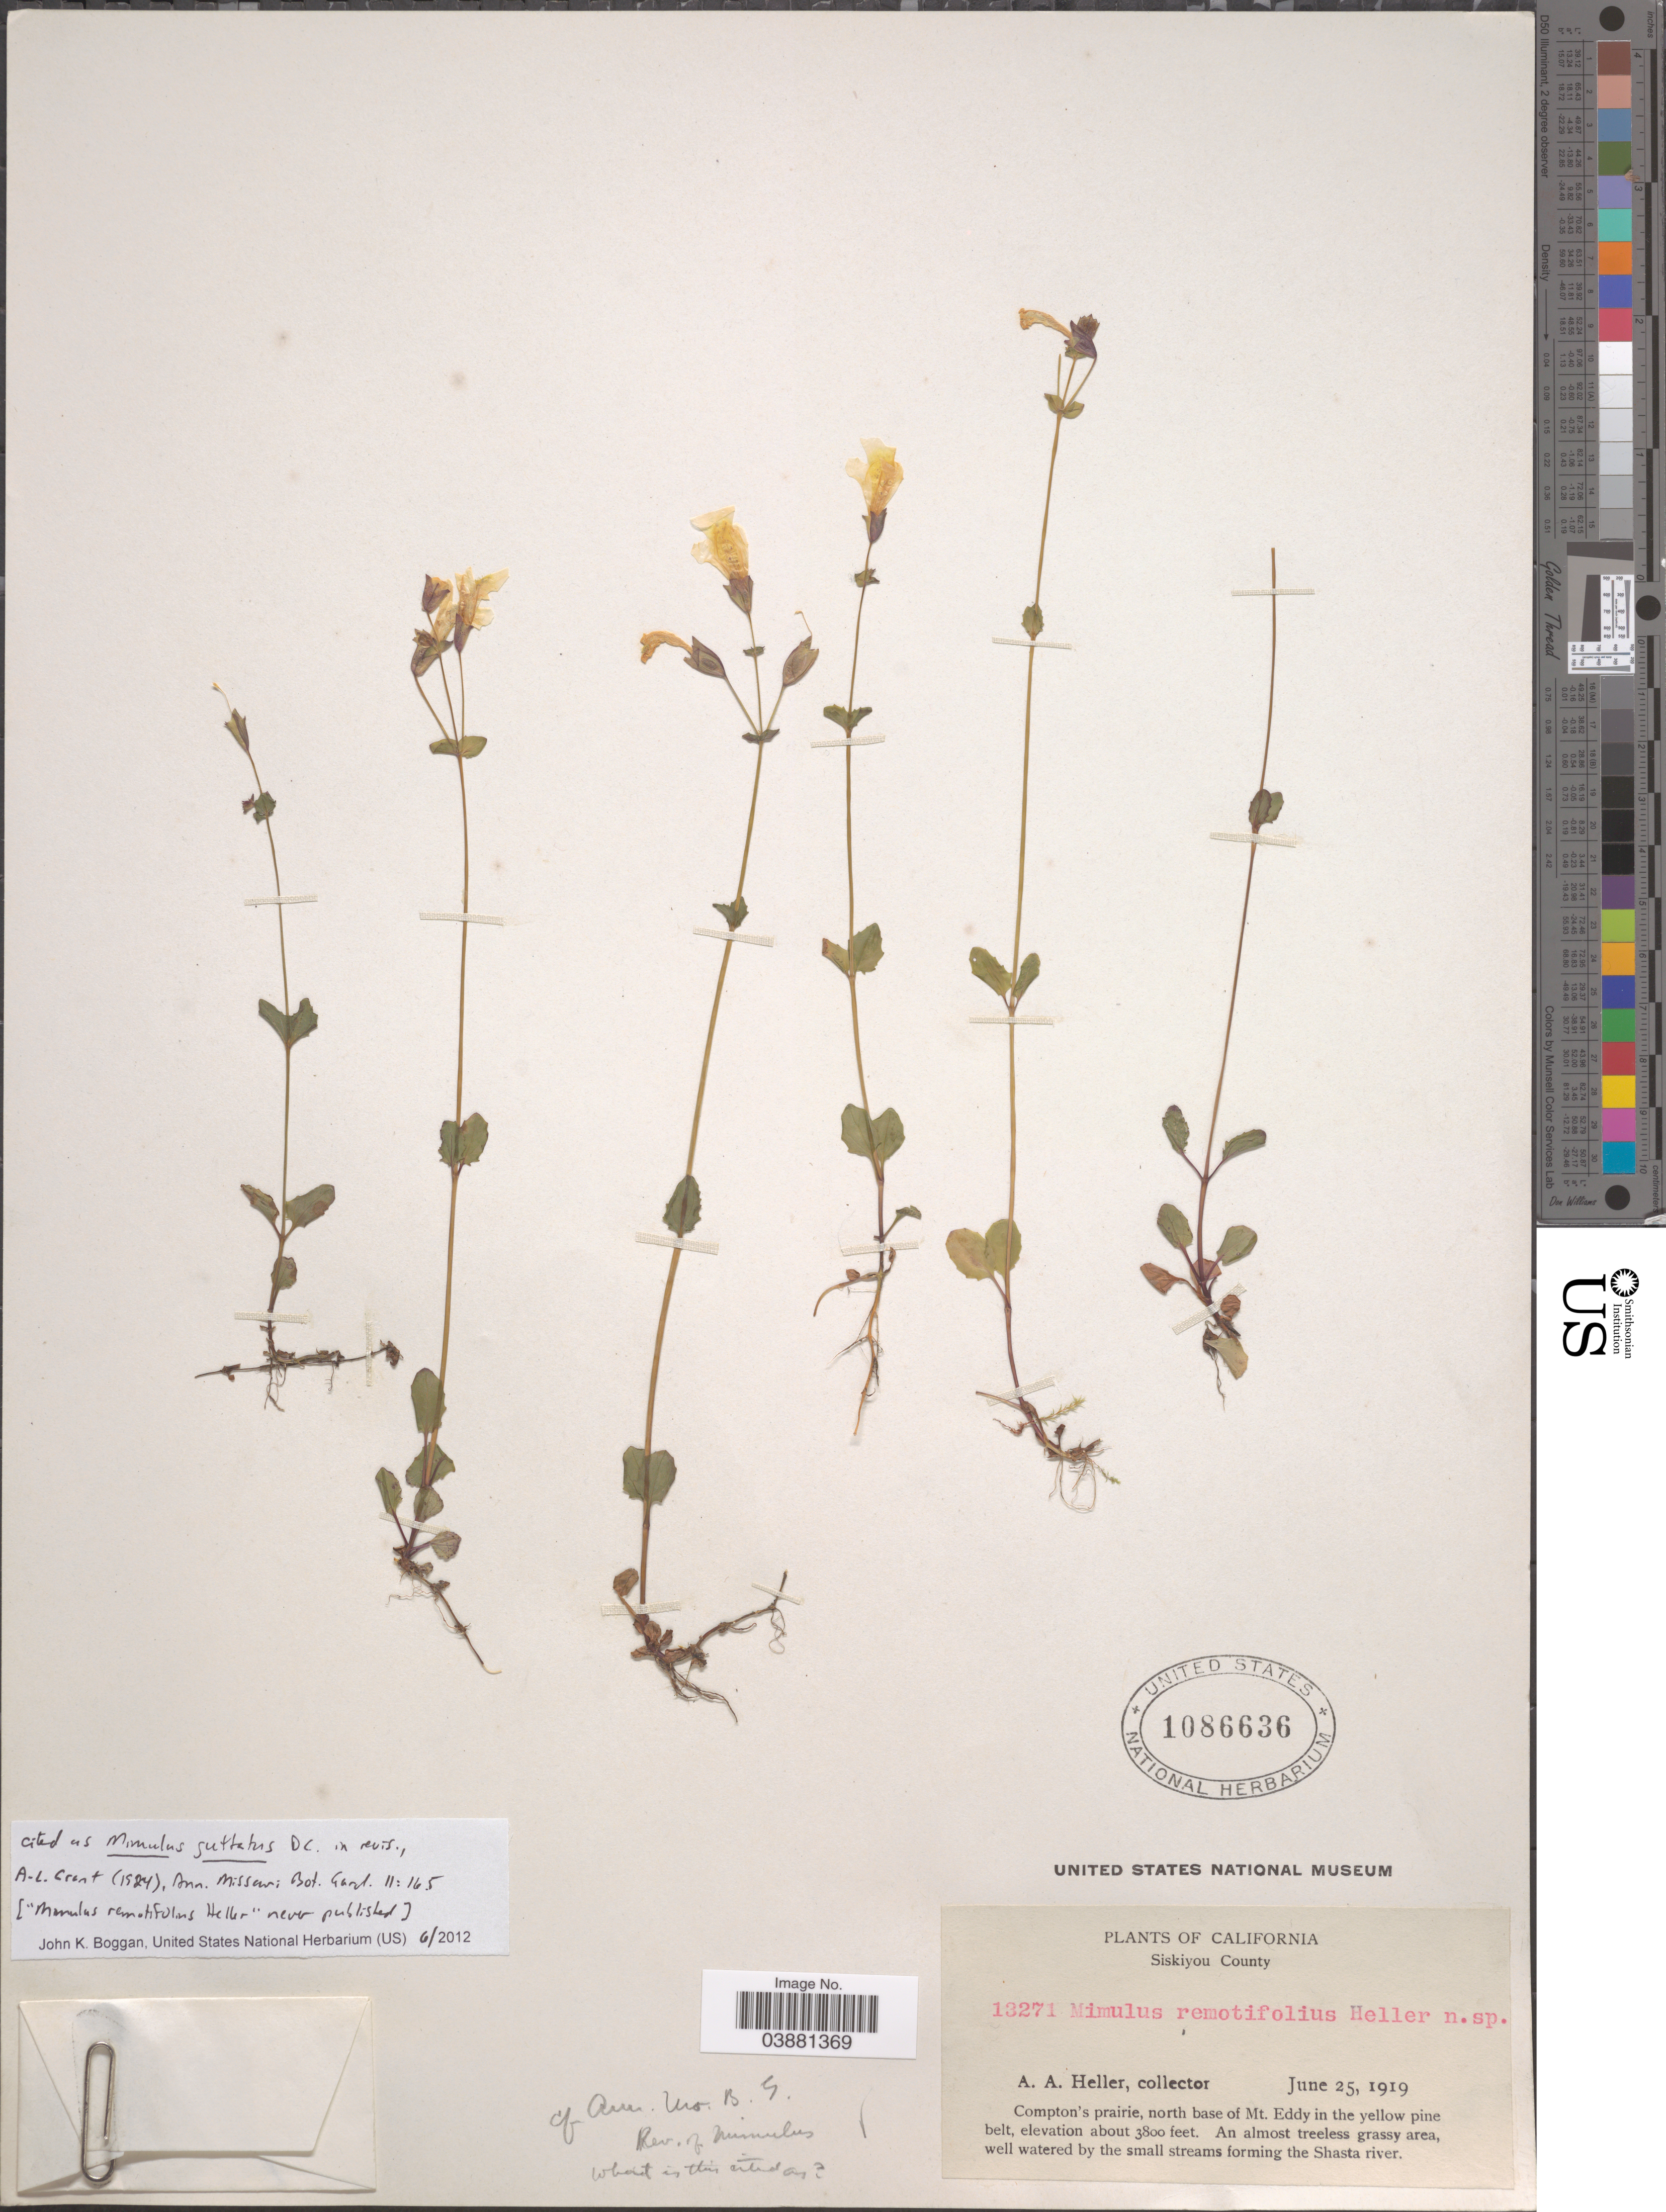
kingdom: Plantae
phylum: Tracheophyta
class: Magnoliopsida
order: Lamiales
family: Phrymaceae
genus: Mimulus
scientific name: Mimulus guttatus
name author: DC.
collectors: A. A. Heller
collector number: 13271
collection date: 1919-06-25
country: United States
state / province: California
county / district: Siskiyou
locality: Siskiyou County. Compton's prairie, north base of Mt. Eddy in the yellow pine belt. An almost treeless grassy area, well watered by the small streams forming the Shasta river.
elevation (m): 1158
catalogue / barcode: US 1086636